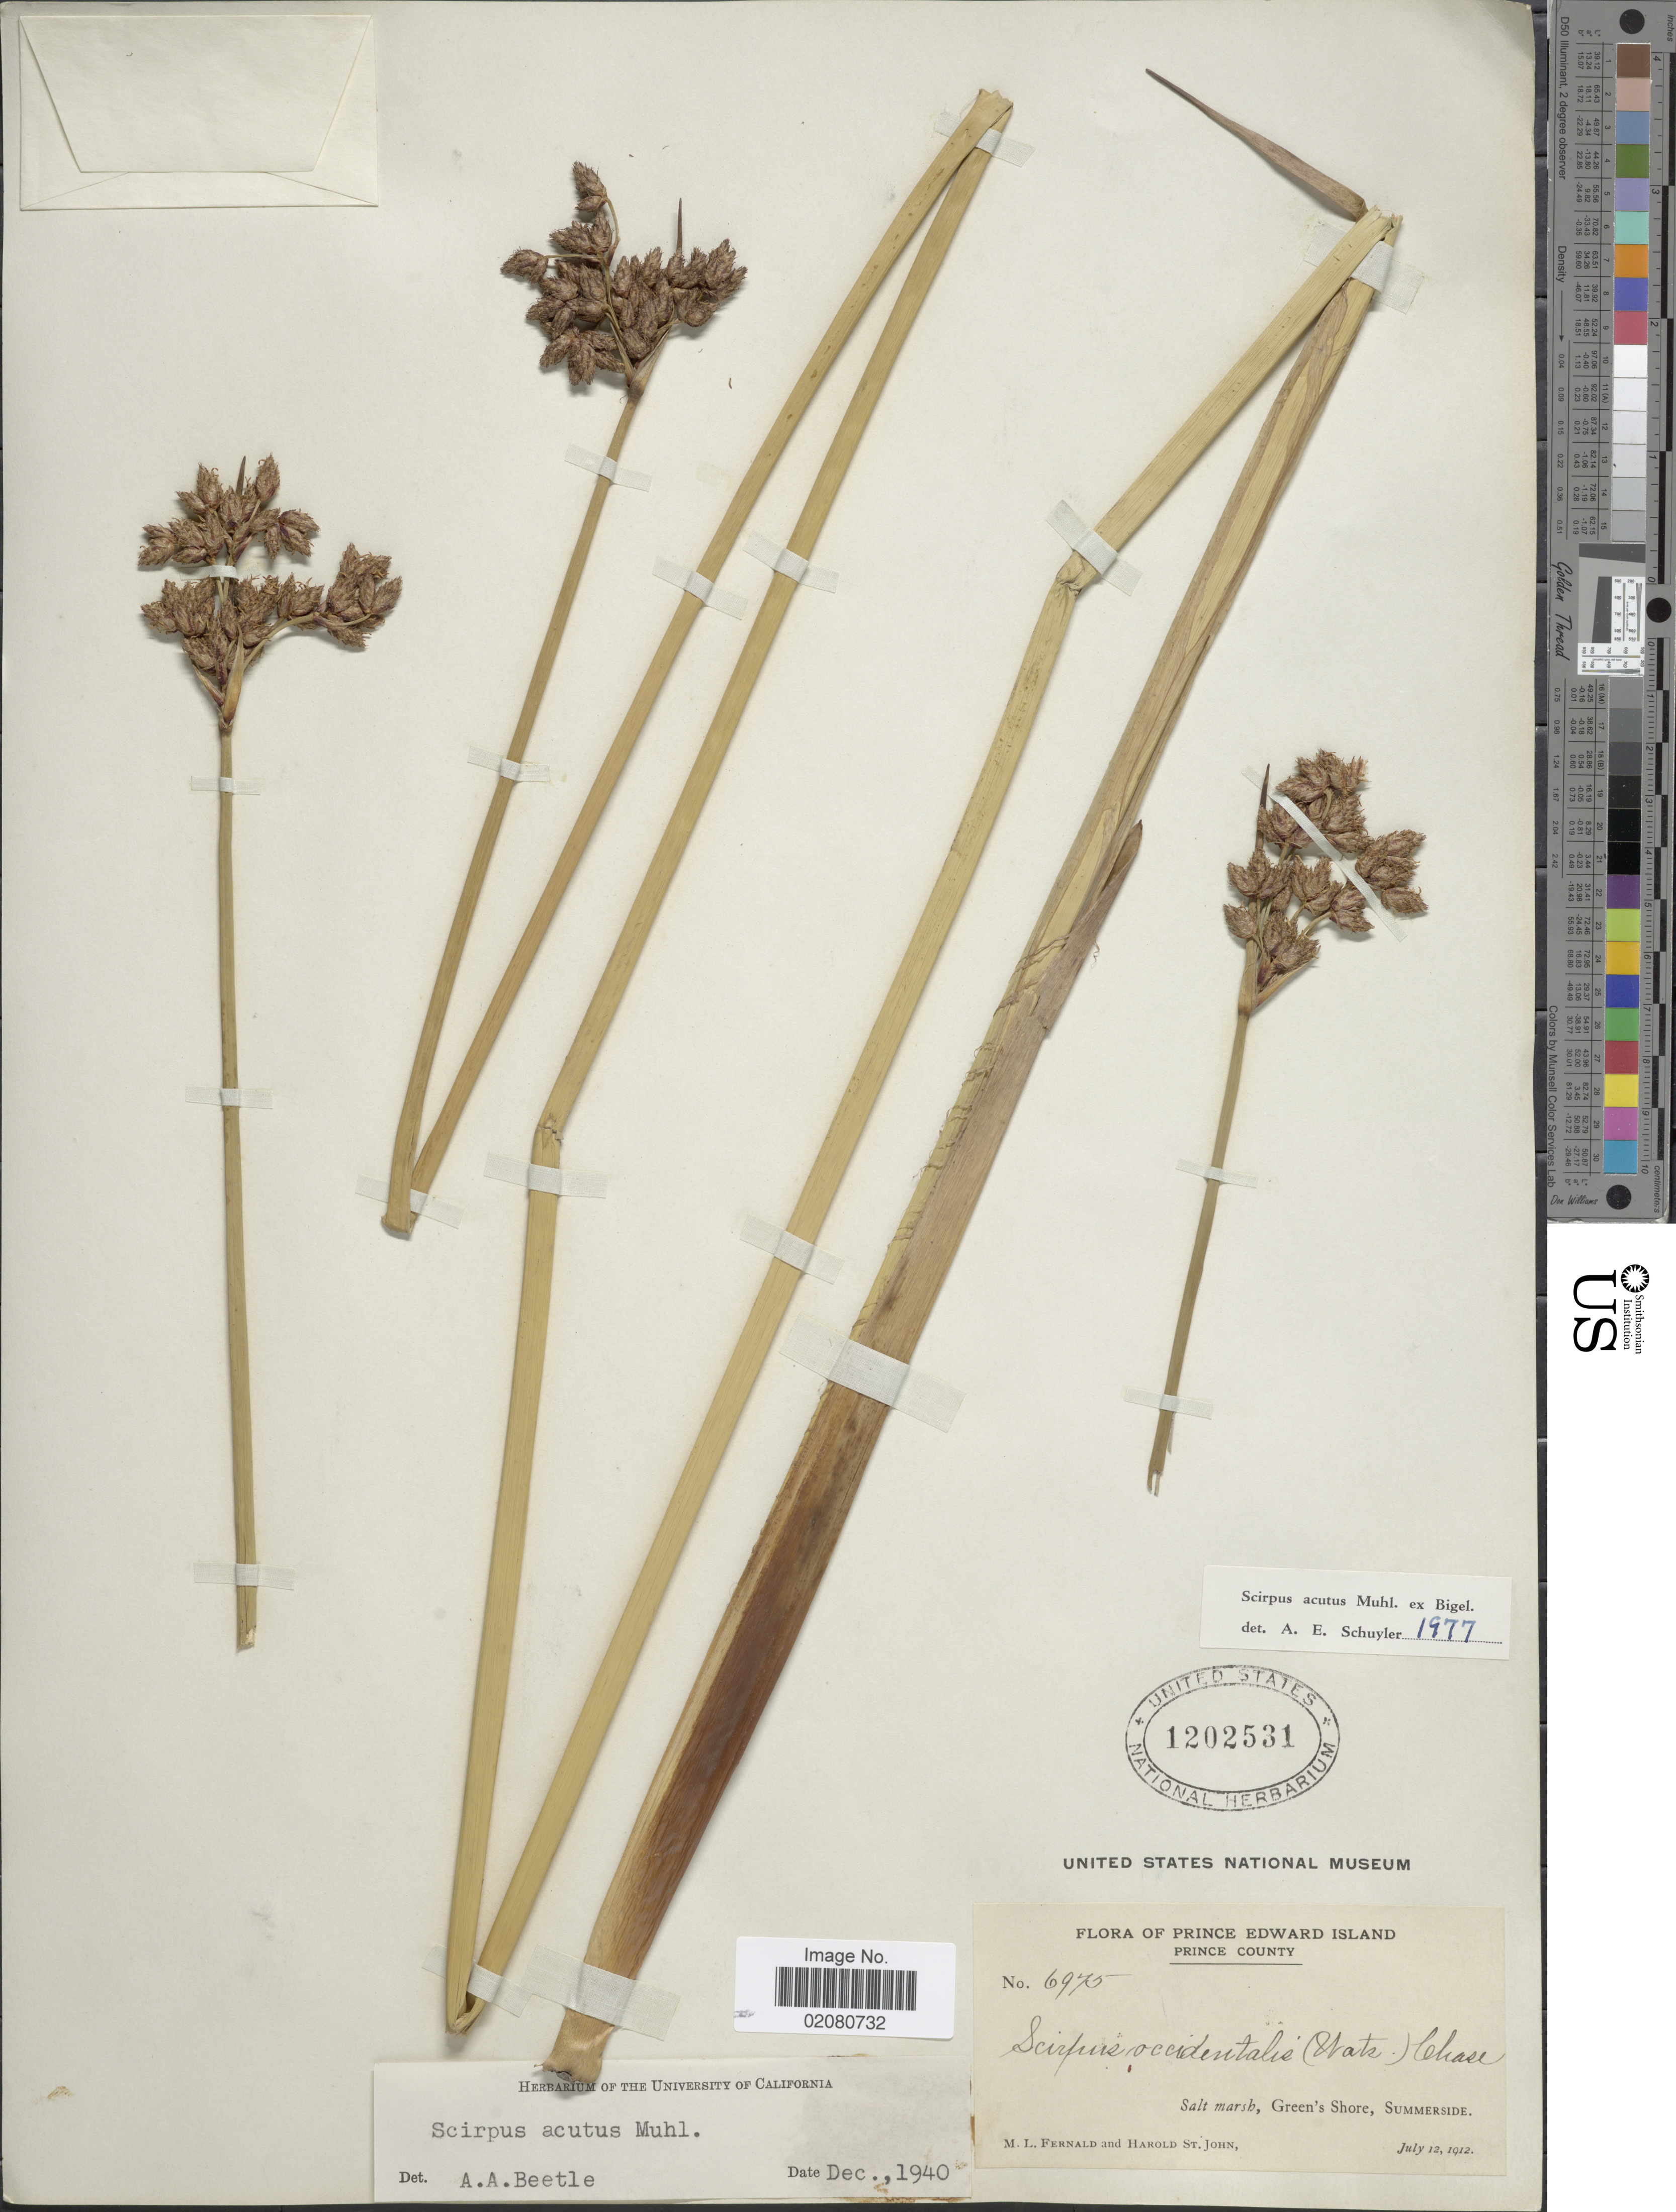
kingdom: Plantae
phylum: Tracheophyta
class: Liliopsida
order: Poales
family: Cyperaceae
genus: Schoenoplectus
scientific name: Schoenoplectus acutus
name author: (Muhl. ex Bigelow) Á. Löve & D. Löve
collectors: M. L. Fernald & H. St. John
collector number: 6975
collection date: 1912-07-12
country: Canada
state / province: Prince Edward Island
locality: Prince Edward Island, Prince County. Salt marsh, Green's Shore, Summerside.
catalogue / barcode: US 1202531